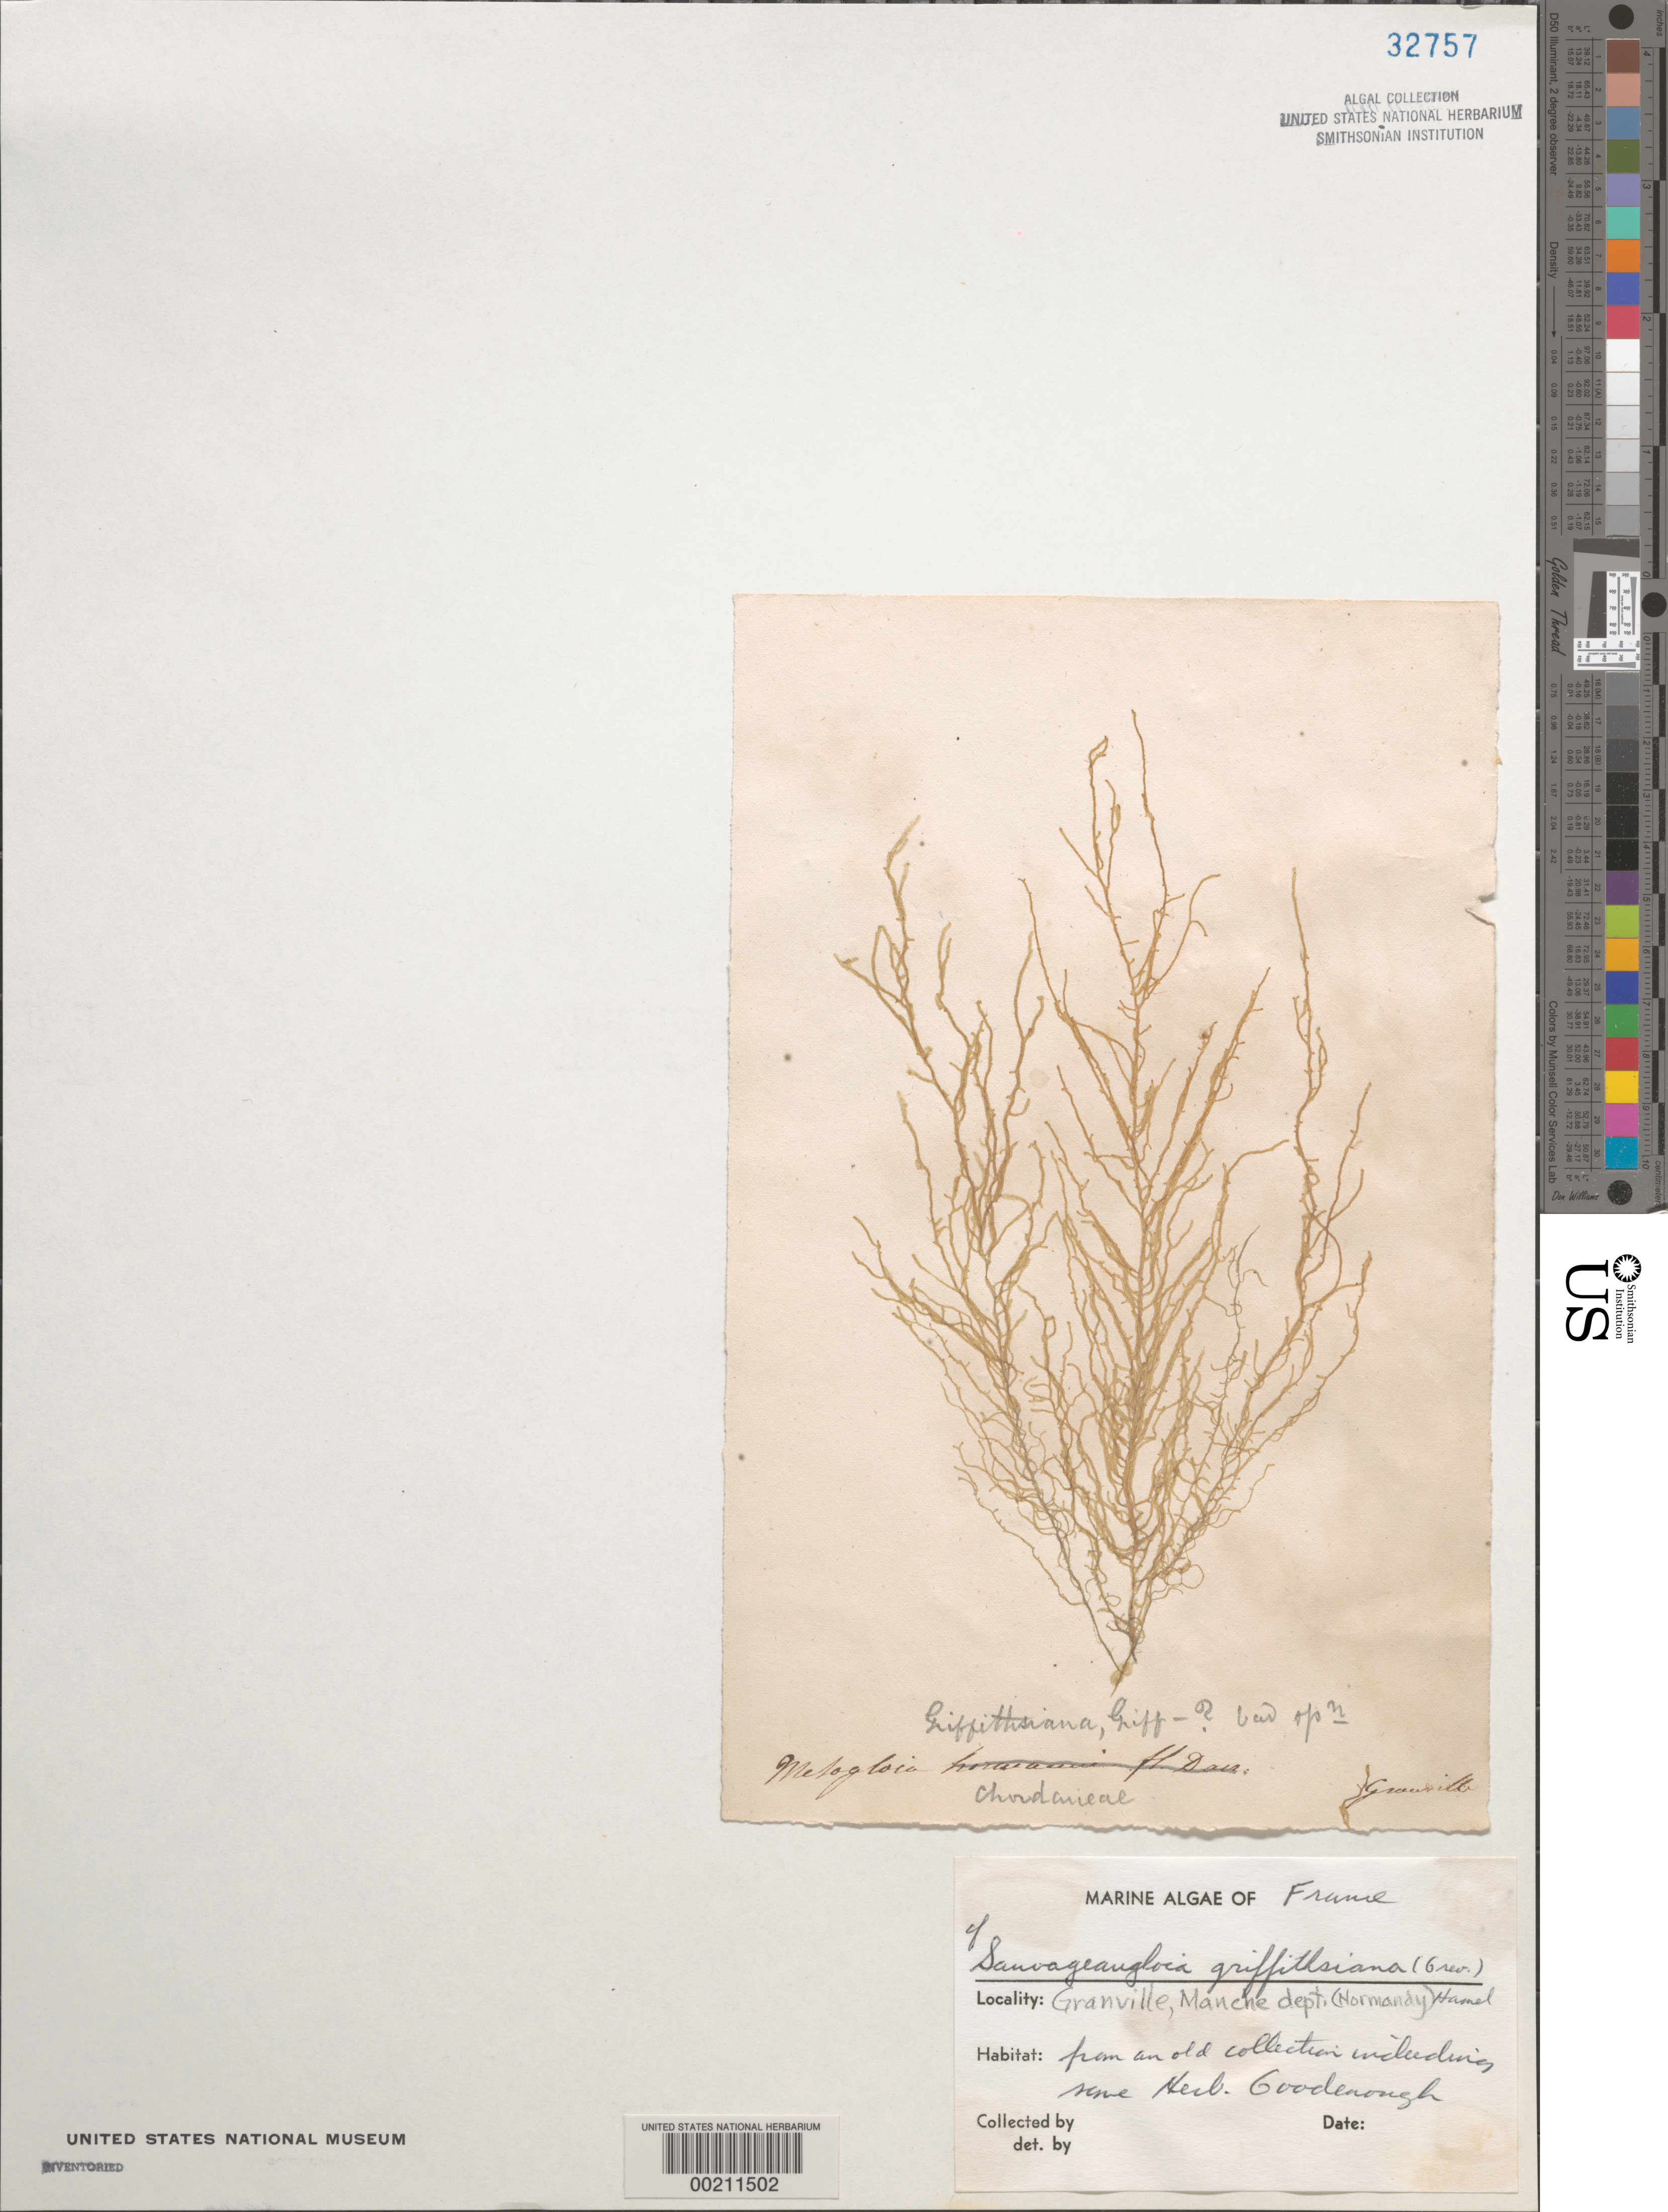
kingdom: Chromista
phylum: Ochrophyta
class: Phaeophyceae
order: Ectocarpales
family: Chordariaceae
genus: Sauvageaugloia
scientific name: Sauvageaugloia divaricata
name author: (Clemente) Cremades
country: France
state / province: Normandie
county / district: Manche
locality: Granville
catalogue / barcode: US 32757